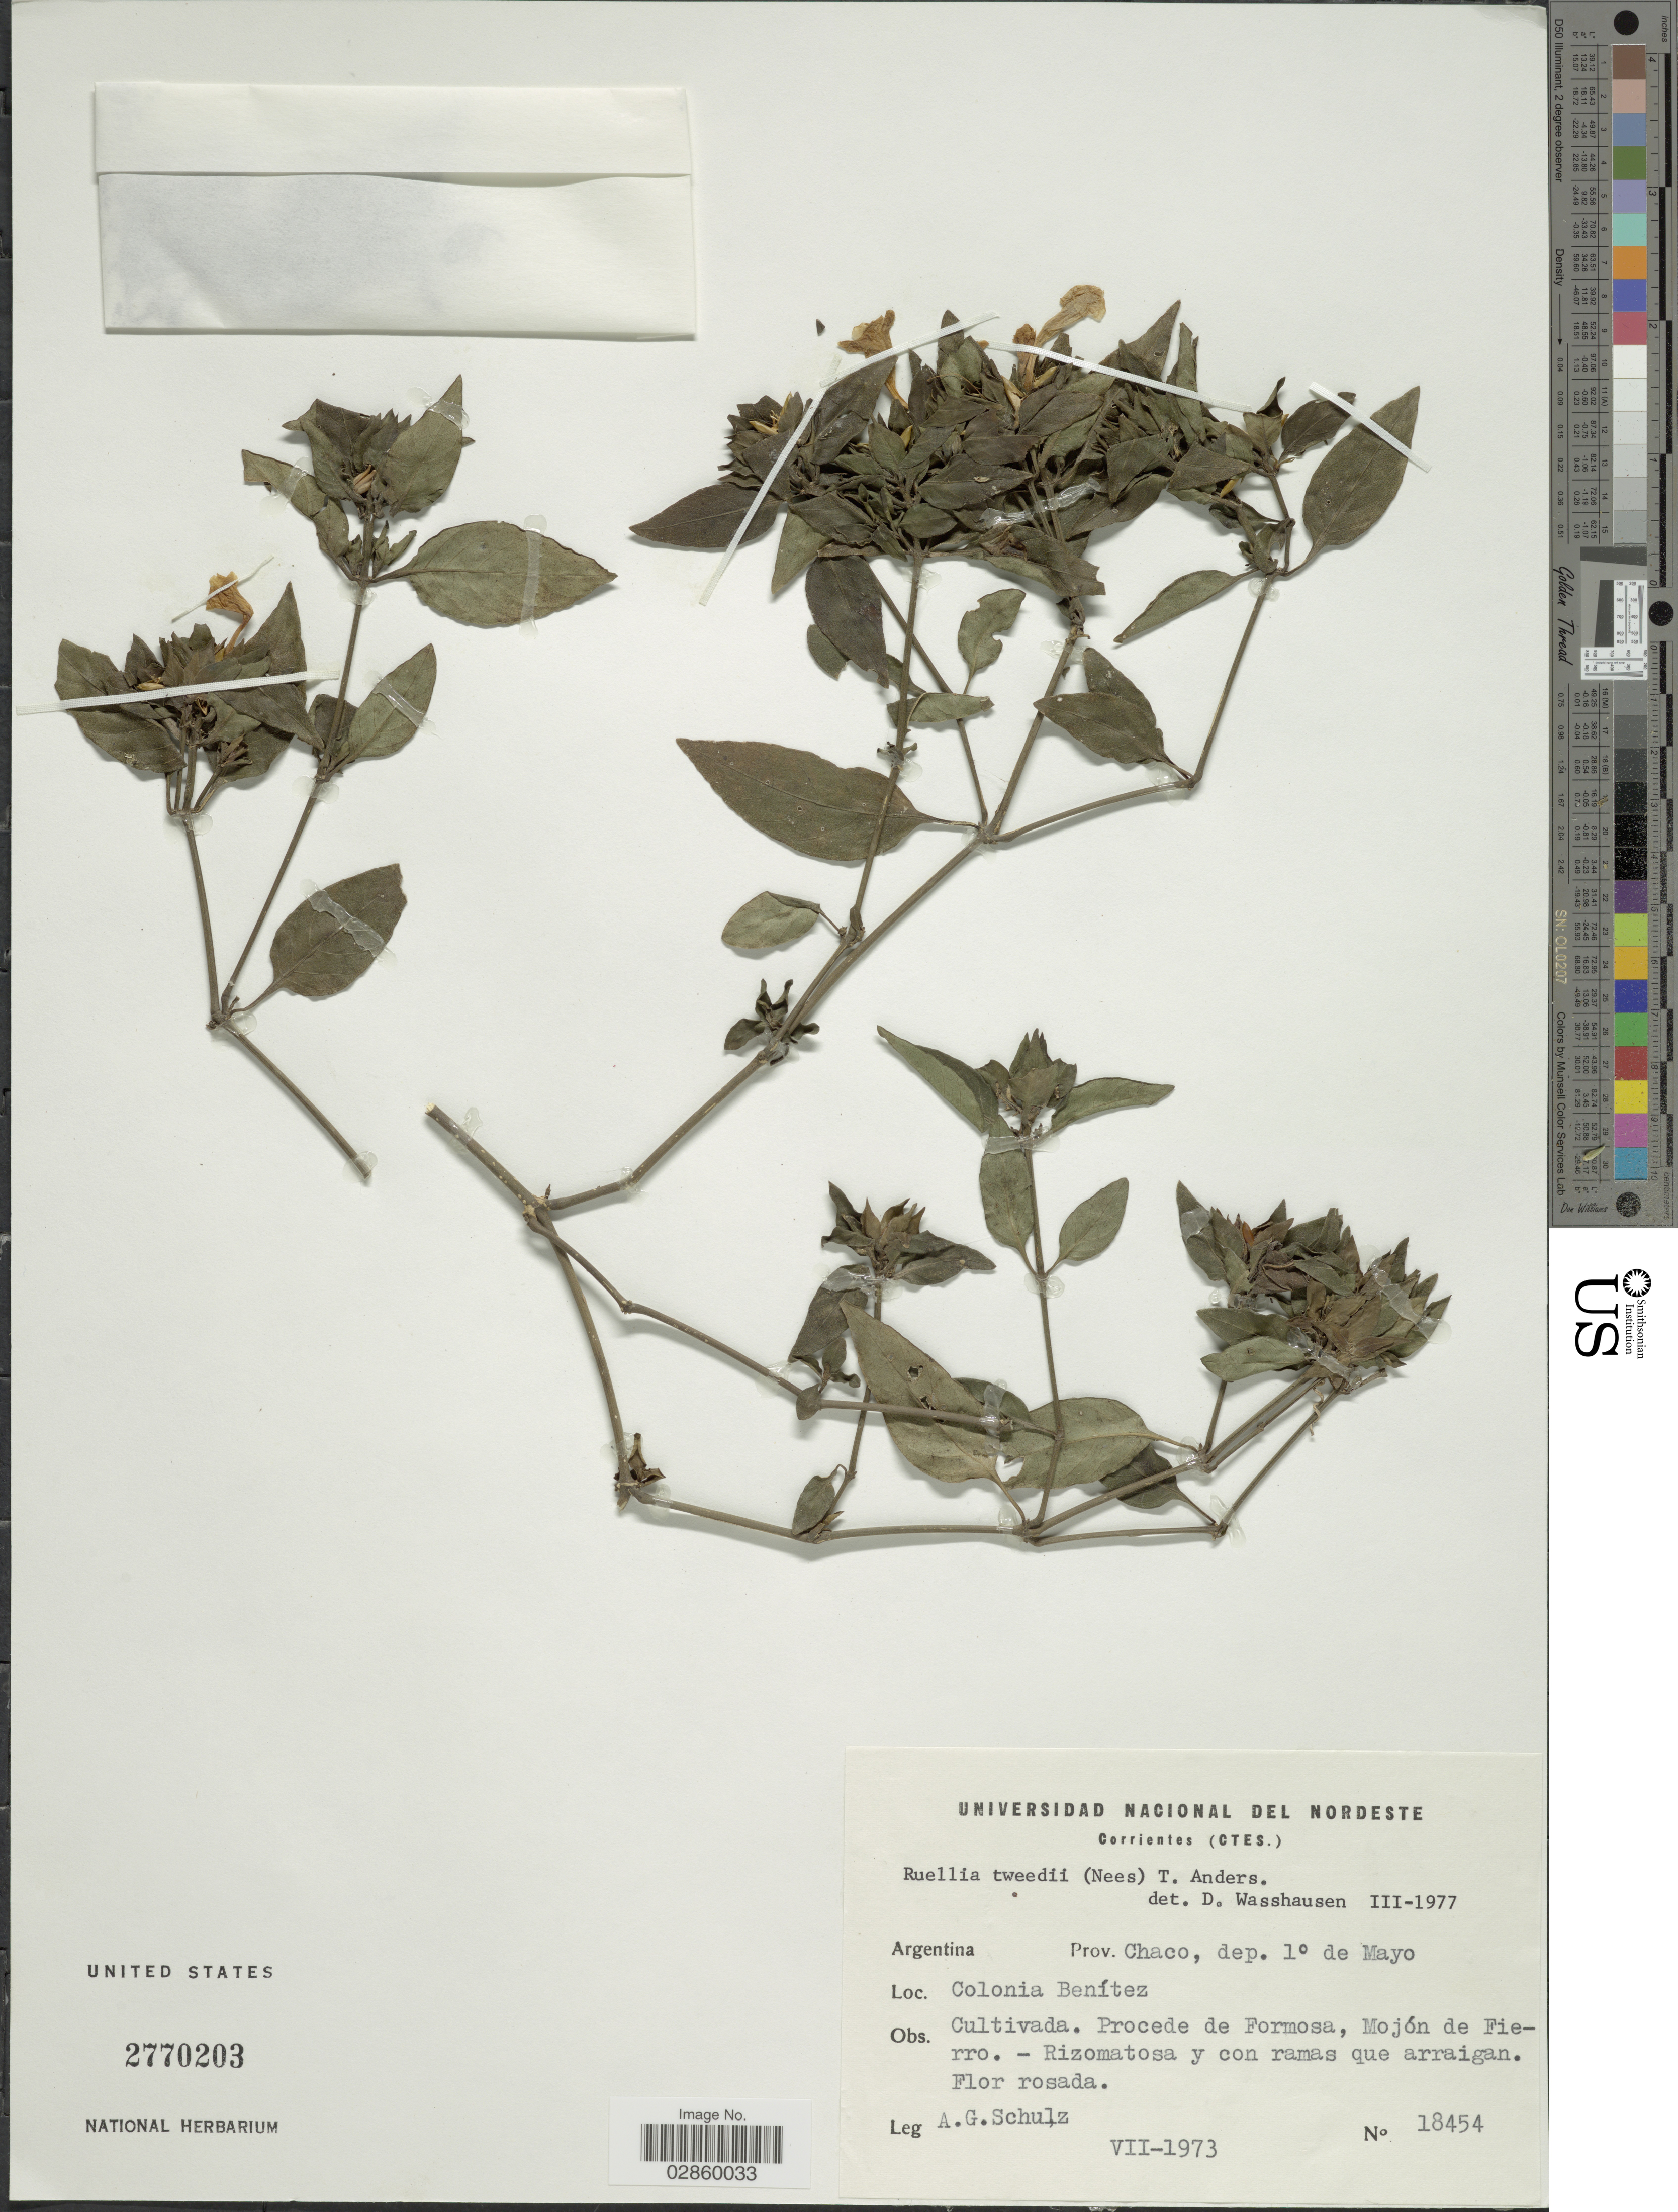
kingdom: Plantae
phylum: Tracheophyta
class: Magnoliopsida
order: Lamiales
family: Acanthaceae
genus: Ruellia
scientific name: Ruellia erythropus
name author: (Nees) Lindau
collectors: A. G. Schulz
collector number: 18454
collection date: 1973-07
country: Argentina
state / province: Chaco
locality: Prov. Chaco, dep. 1° de Mayo, Colonia Benítez, Procede de Formosa, Mojón de Fierro.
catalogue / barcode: US 2770203